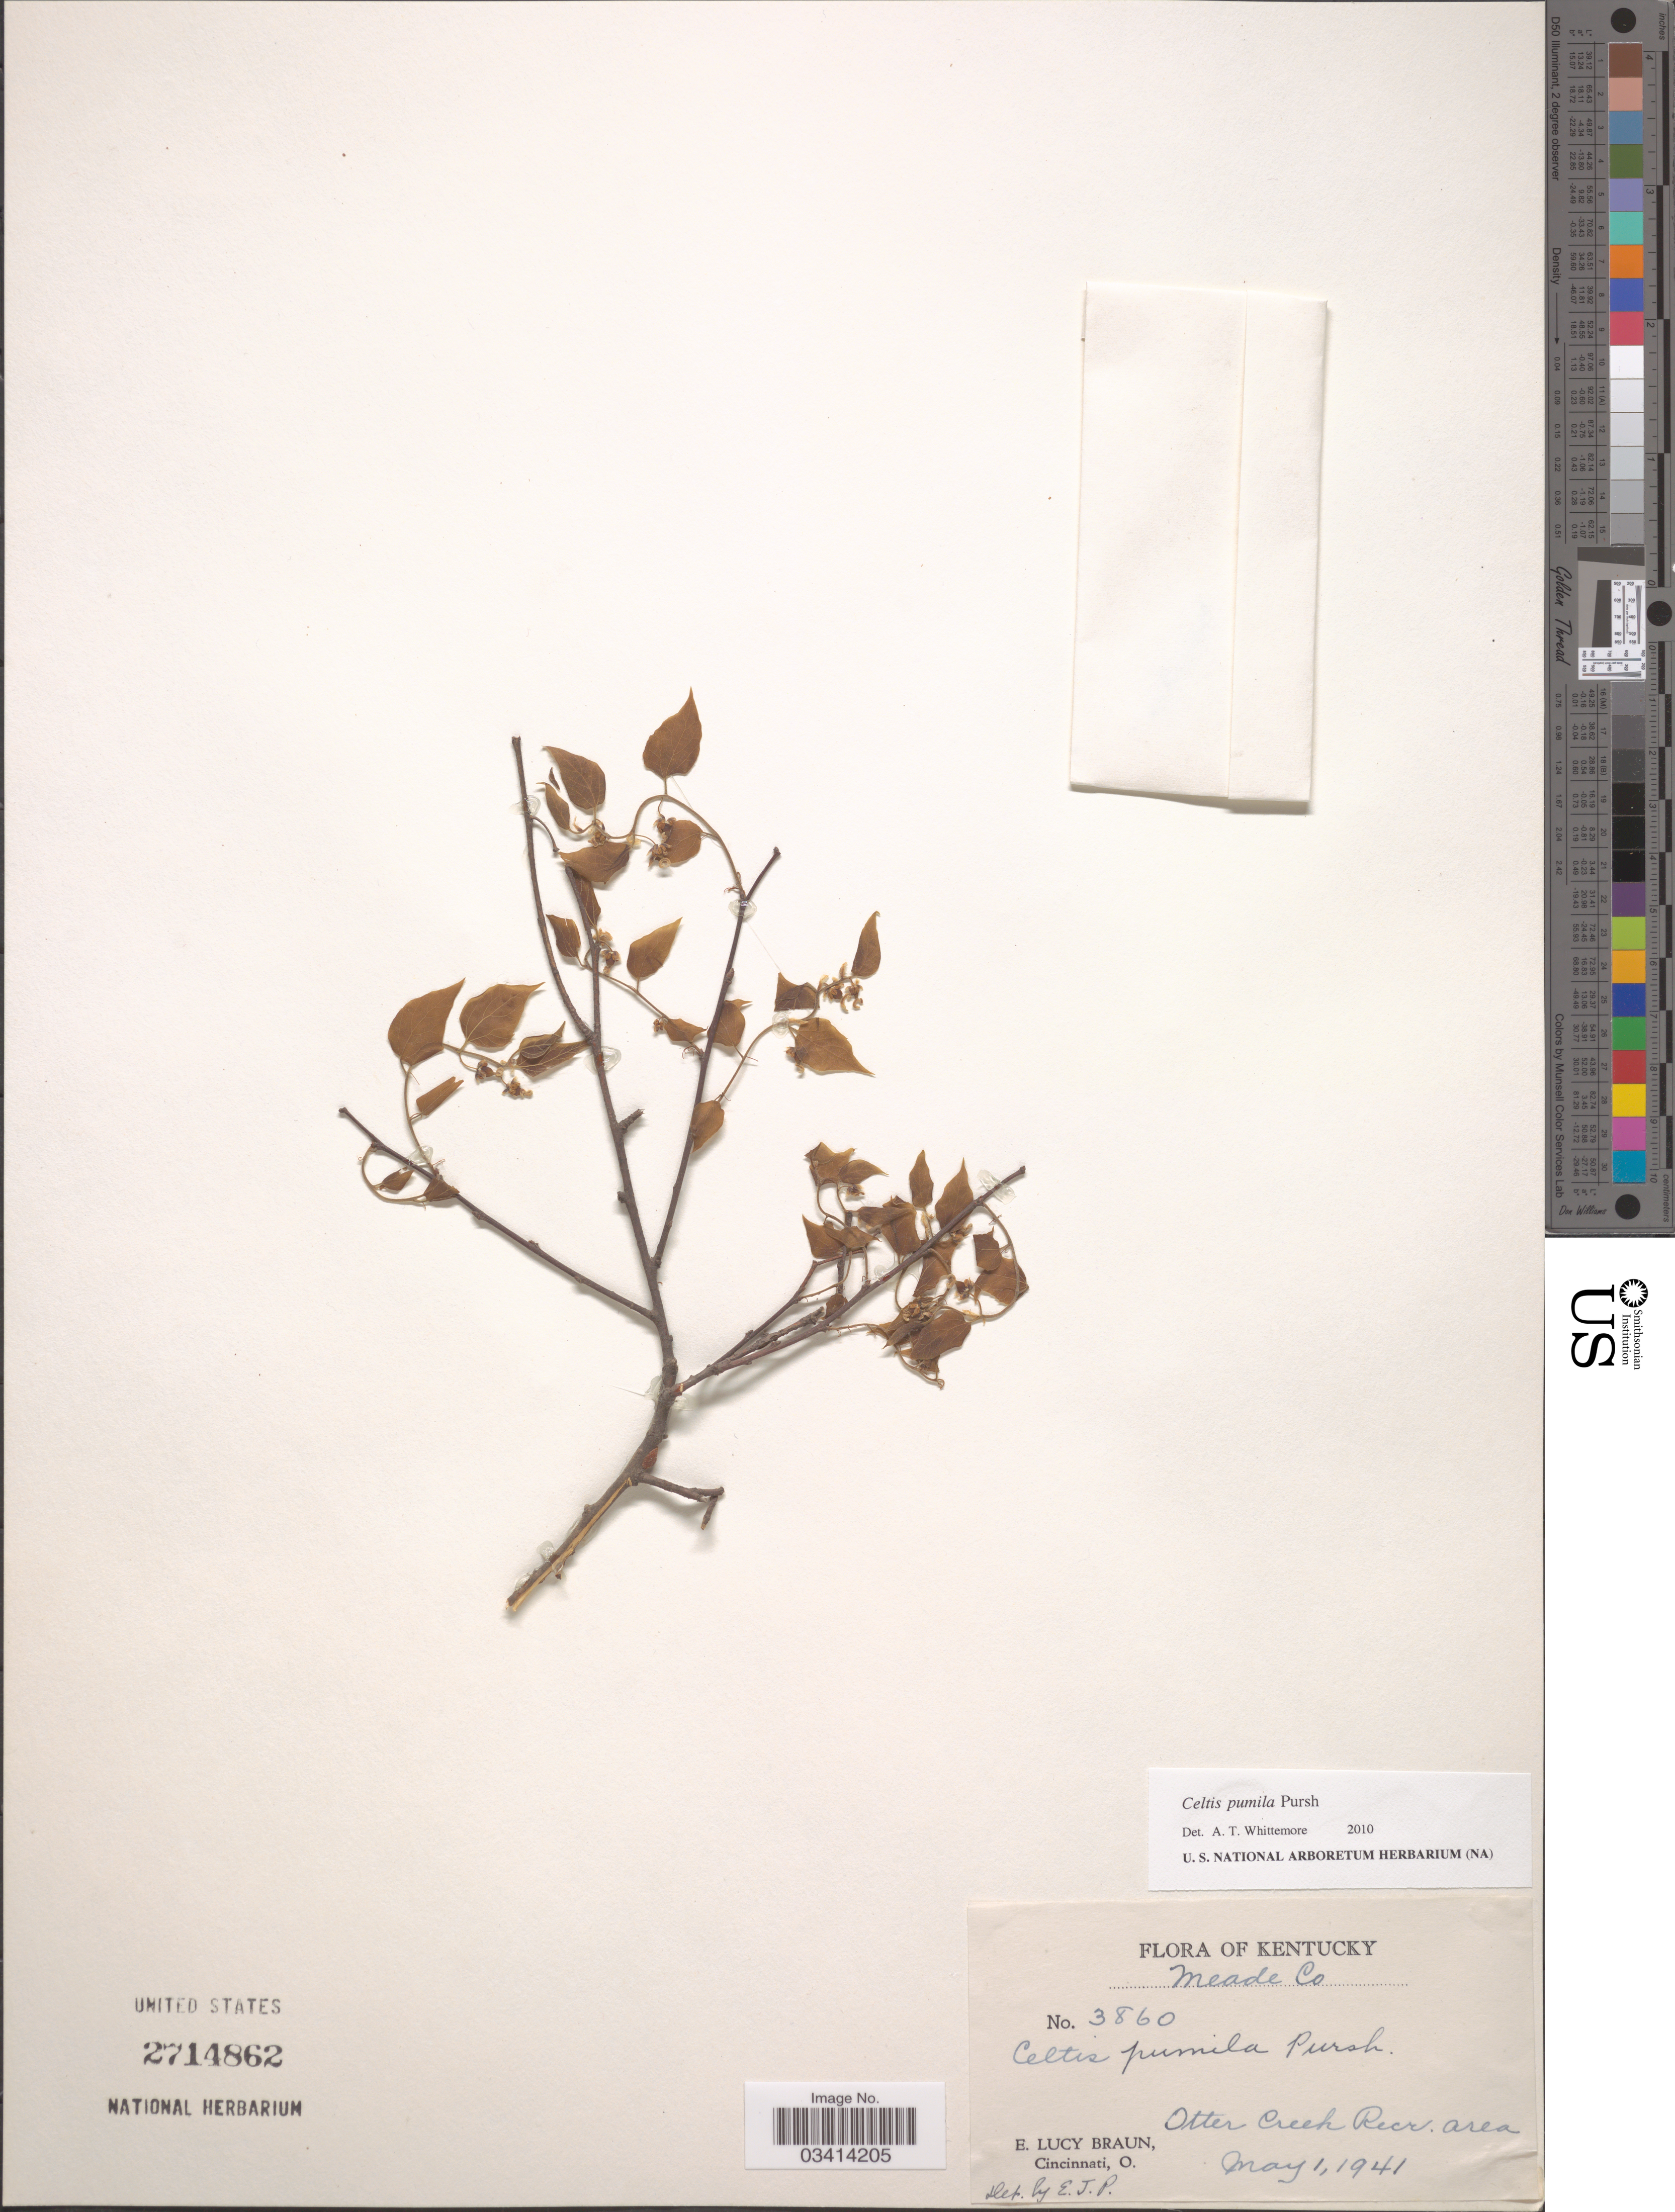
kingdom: Plantae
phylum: Tracheophyta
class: Magnoliopsida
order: Rosales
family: Cannabaceae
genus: Celtis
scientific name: Celtis pumila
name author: Pursh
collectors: E. L. Braun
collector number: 3860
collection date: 1941-05-01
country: United States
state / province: Kentucky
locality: Meade Co. Otter Creek Recr. area.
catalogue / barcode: US 2714862